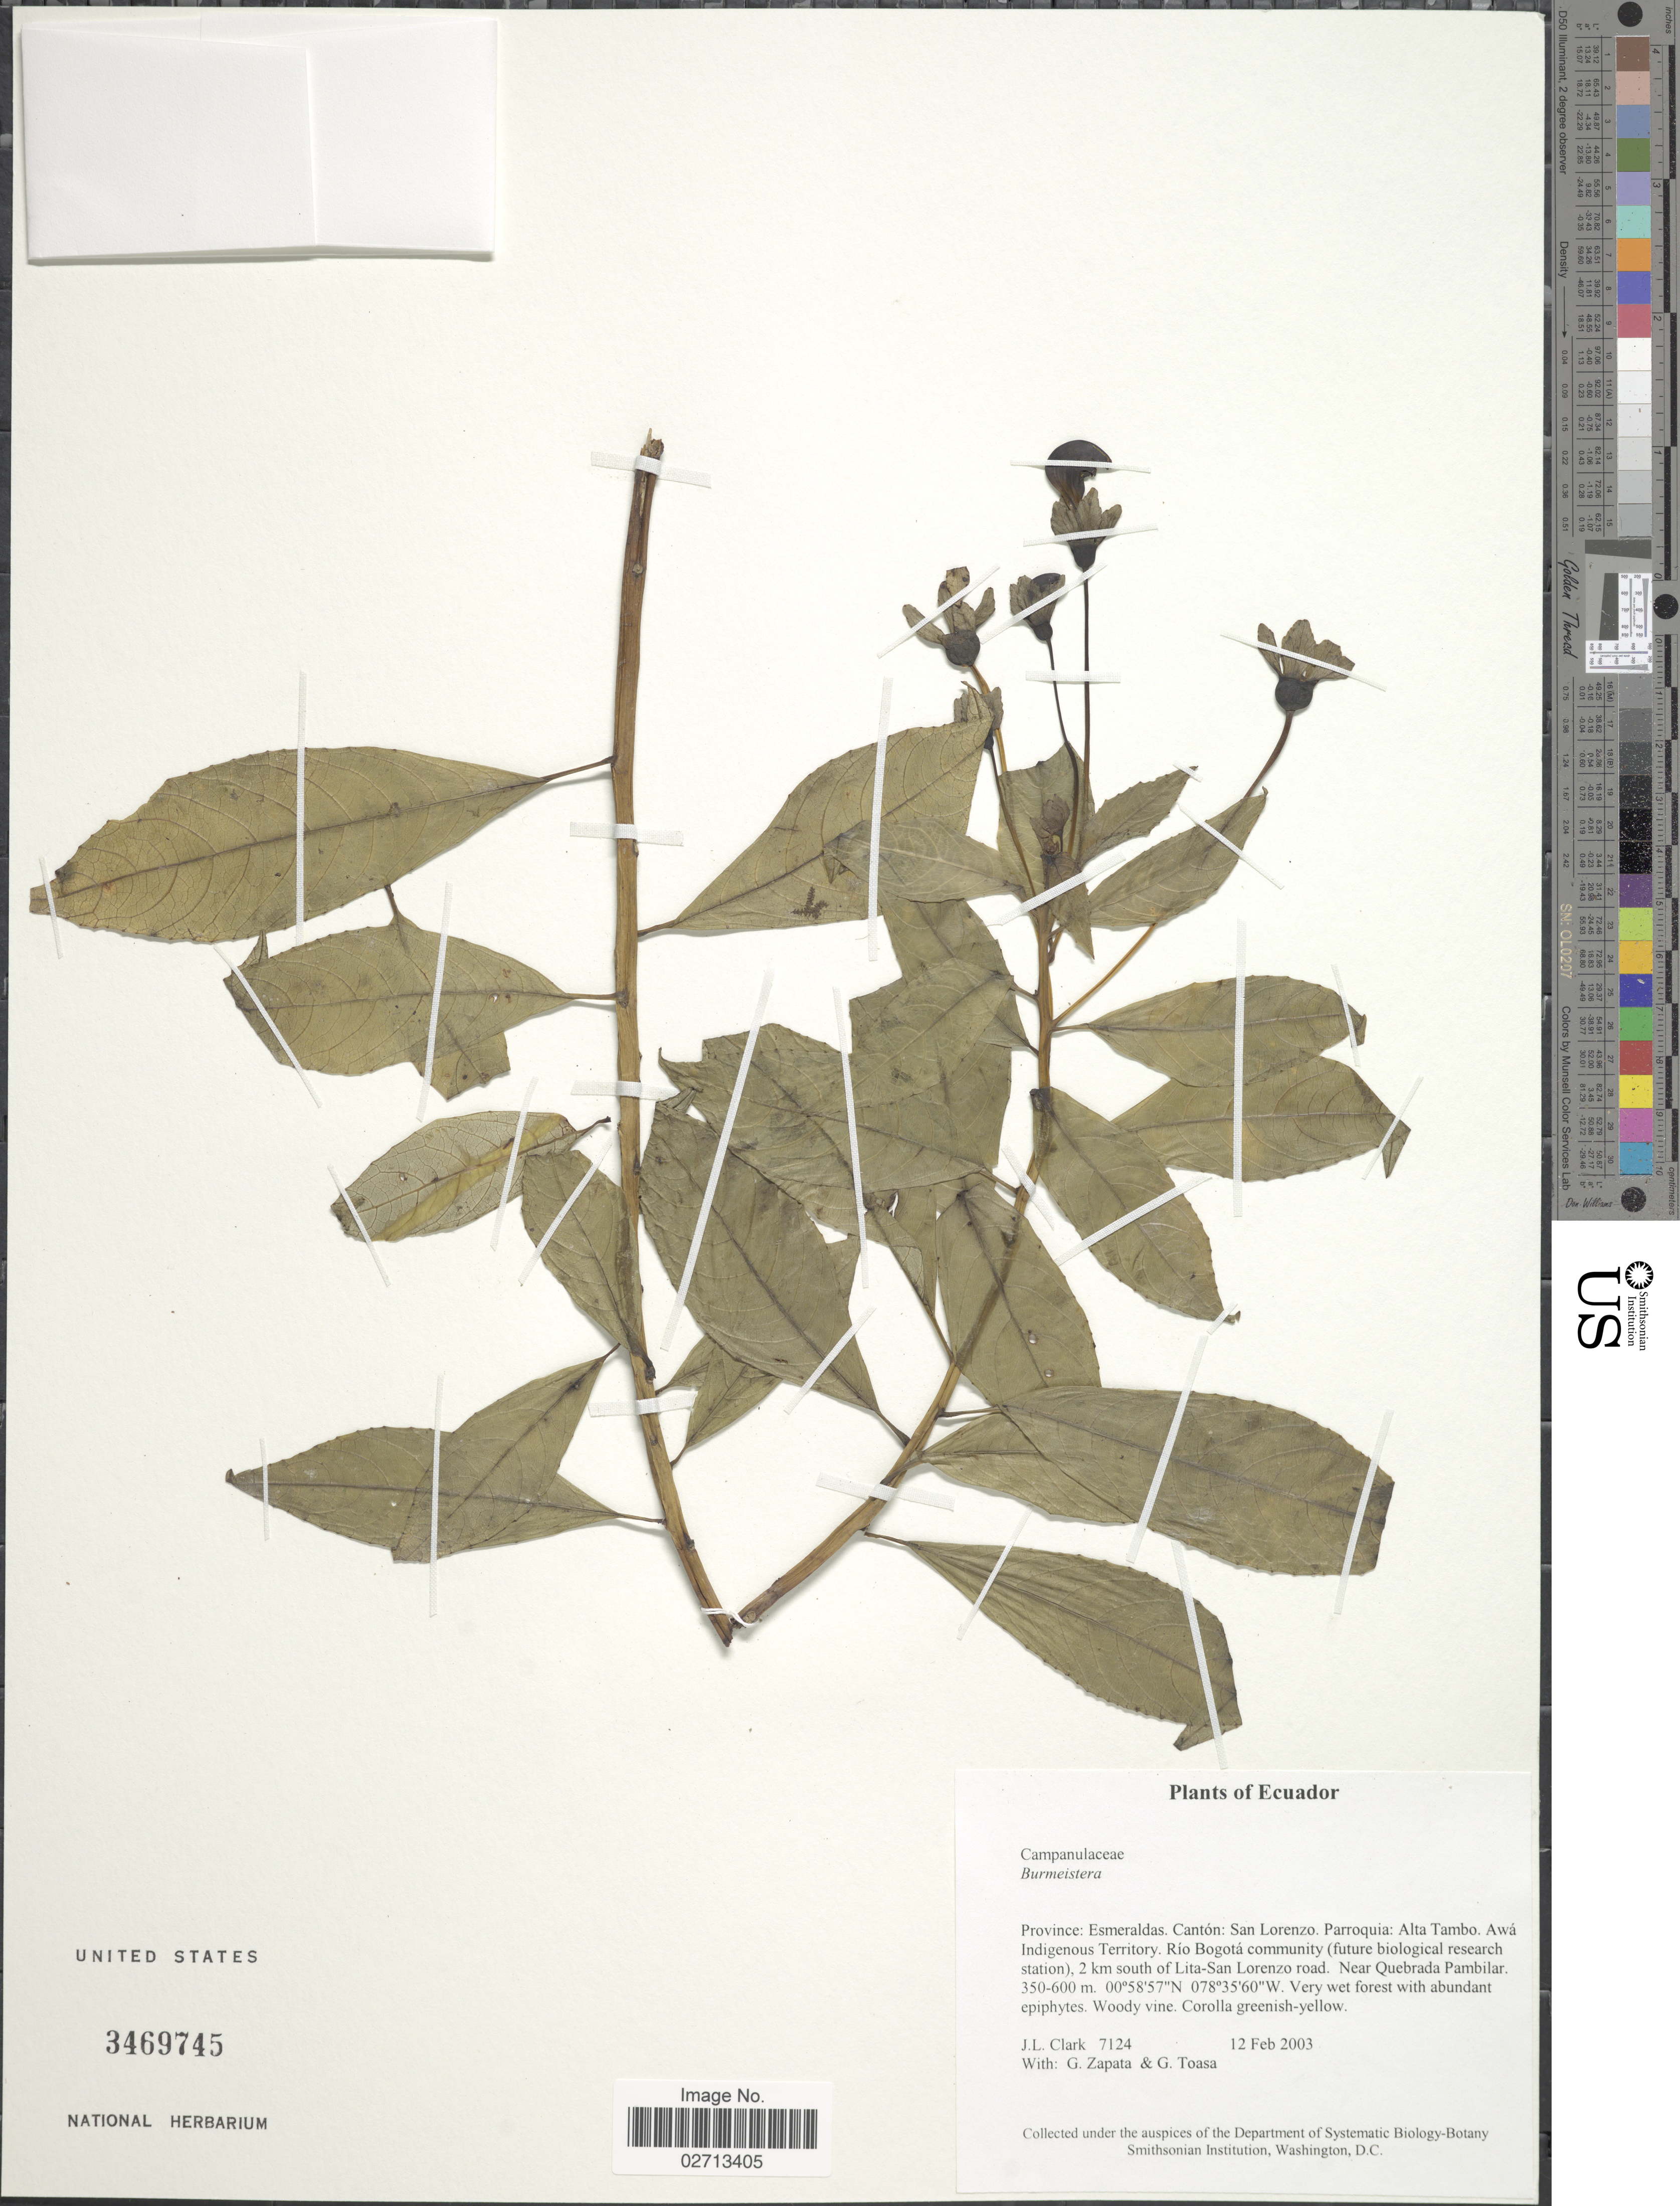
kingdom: Plantae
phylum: Tracheophyta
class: Magnoliopsida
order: Asterales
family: Campanulaceae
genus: Burmeistera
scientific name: Burmeistera sp.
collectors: J. L. Clark, G. Zapata & G. Toasa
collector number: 7124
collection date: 2003-02-12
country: Ecuador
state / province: Esmeraldas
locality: Cantón: San Lorenzo. Parroquia: Alta Tambo. Awá Indigenous Territory. Río Bogotá community (future biological research station), 2 km south of Lita-San Lorenzo road. Near Quebrada Pambilar.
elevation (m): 350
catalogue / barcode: US 3469745